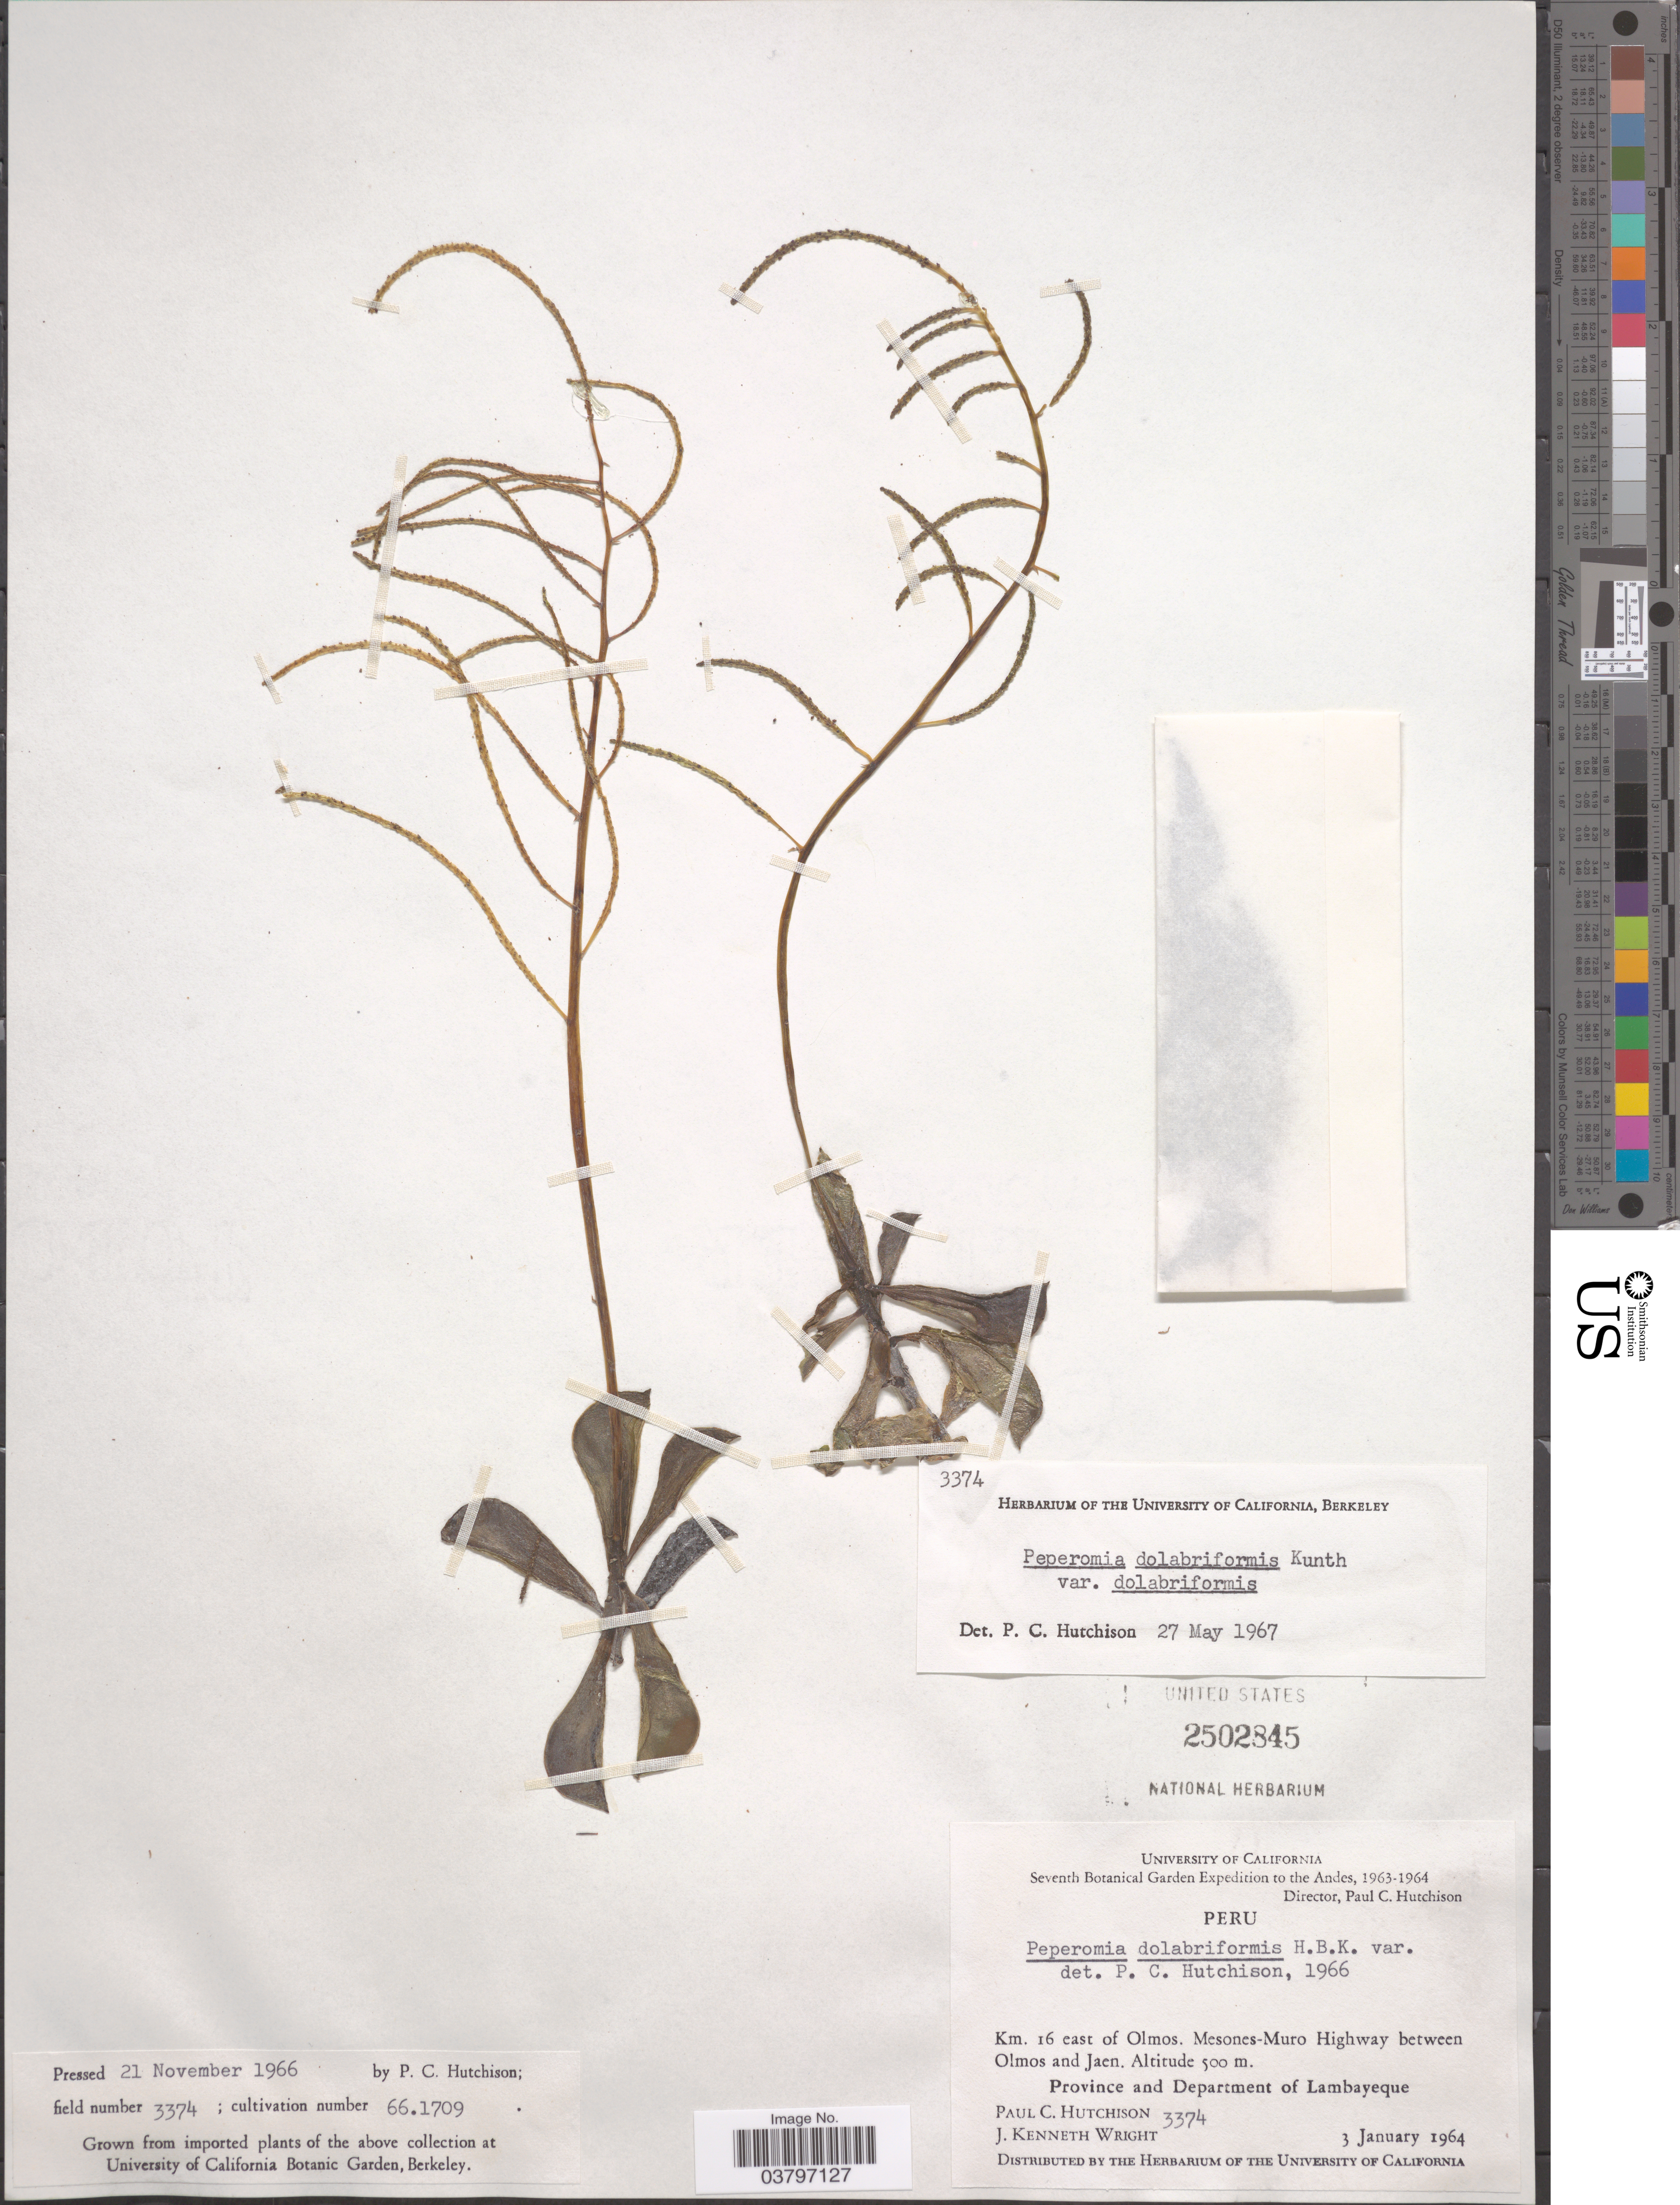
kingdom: Plantae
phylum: Tracheophyta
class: Magnoliopsida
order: Piperales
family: Piperaceae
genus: Peperomia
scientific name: Peperomia dolabriformis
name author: Kunth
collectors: P. C. Hutchison & J. K. Wright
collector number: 3374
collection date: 1964-01-03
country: Peru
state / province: Lambayeque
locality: The Andes. Km. 16 east of Olmos. Mesones-Muro Highway between Olmos and Jaen. Department of Lambayeque.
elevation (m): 500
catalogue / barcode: US 2502845